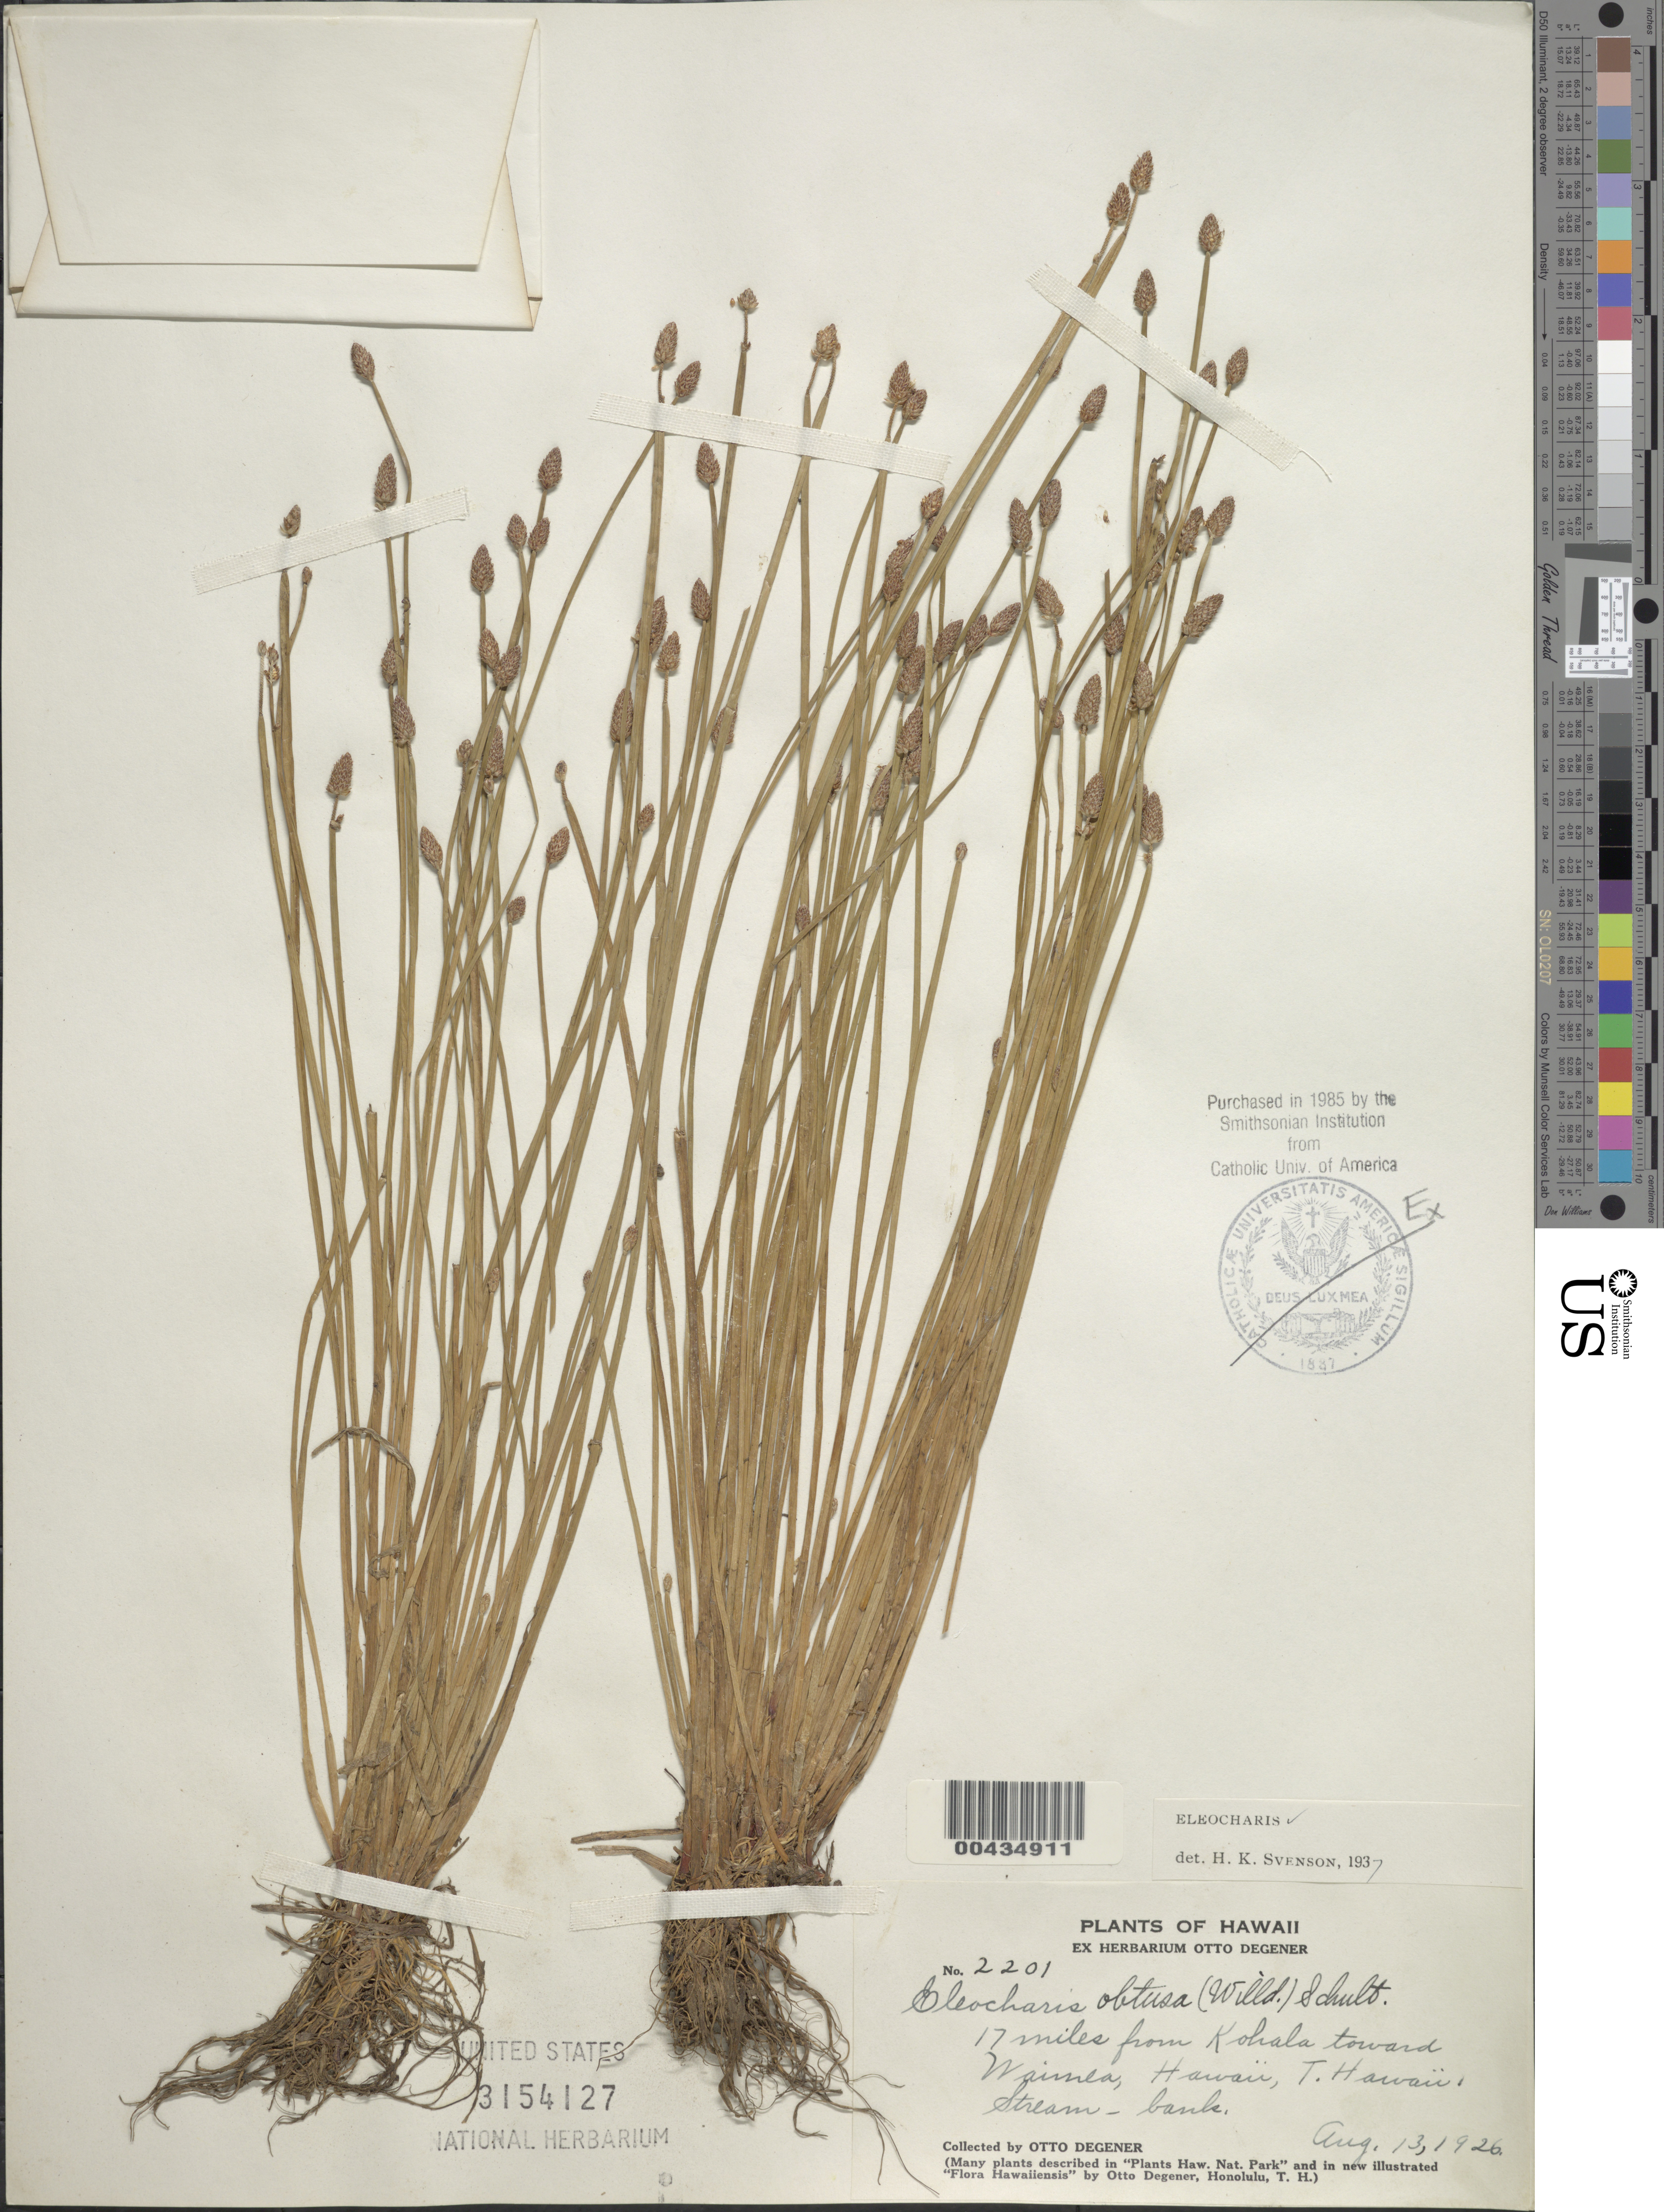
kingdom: Plantae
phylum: Tracheophyta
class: Liliopsida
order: Poales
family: Cyperaceae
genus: Eleocharis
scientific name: Eleocharis obtusa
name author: (Willd.) Schult.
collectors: O. Degener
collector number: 2201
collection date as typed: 13 Aug 1926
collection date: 1926-08-13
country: United States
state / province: Hawaii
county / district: Hawaii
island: Hawaii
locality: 17 miles from Kohala toward Waimea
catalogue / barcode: US 3154127